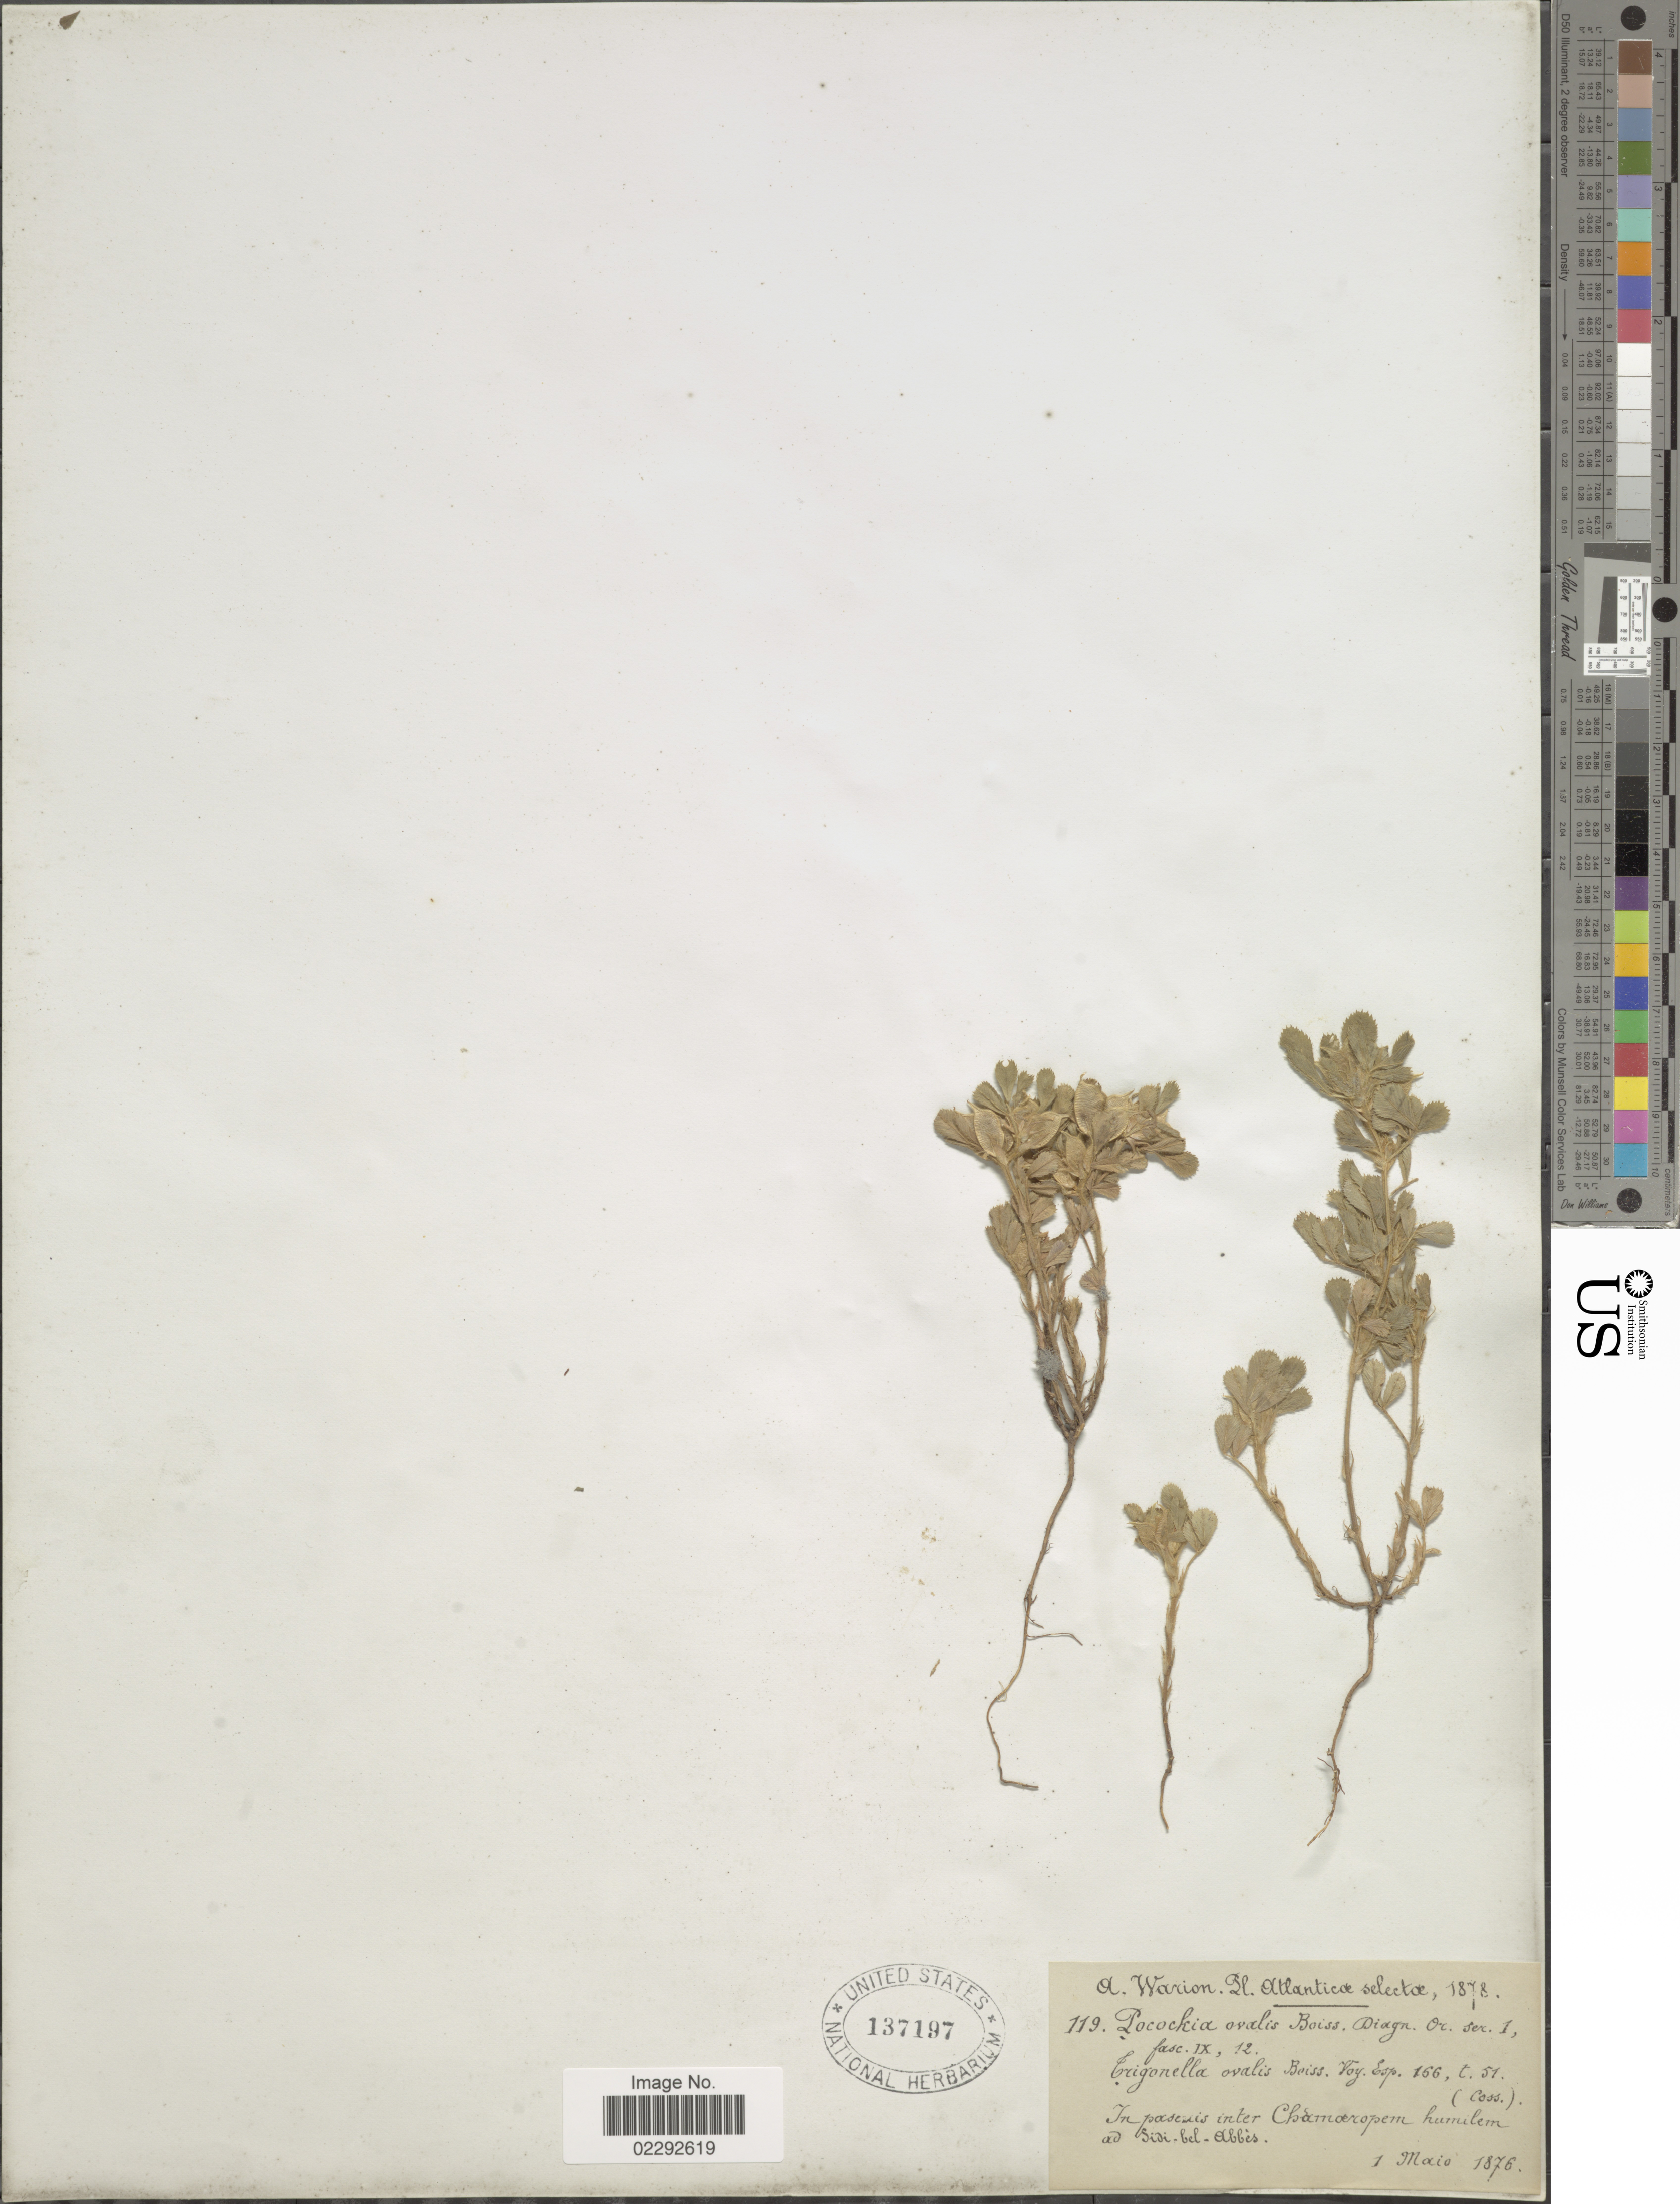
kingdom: Plantae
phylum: Tracheophyta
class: Magnoliopsida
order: Fabales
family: Fabaceae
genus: Medicago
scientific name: Medicago ovalis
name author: (Boiss.) Urb.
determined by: Strong, Mark T., (BOT), Smithsonian Institution - National Museum of Natural History (UNITED STATES)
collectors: A. Warion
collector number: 119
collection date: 1876-05-01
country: Algeria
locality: Atlanticae selectae. inter Chamaeropem humilem ad Sidi-bel-Abbes.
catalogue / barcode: US 137197